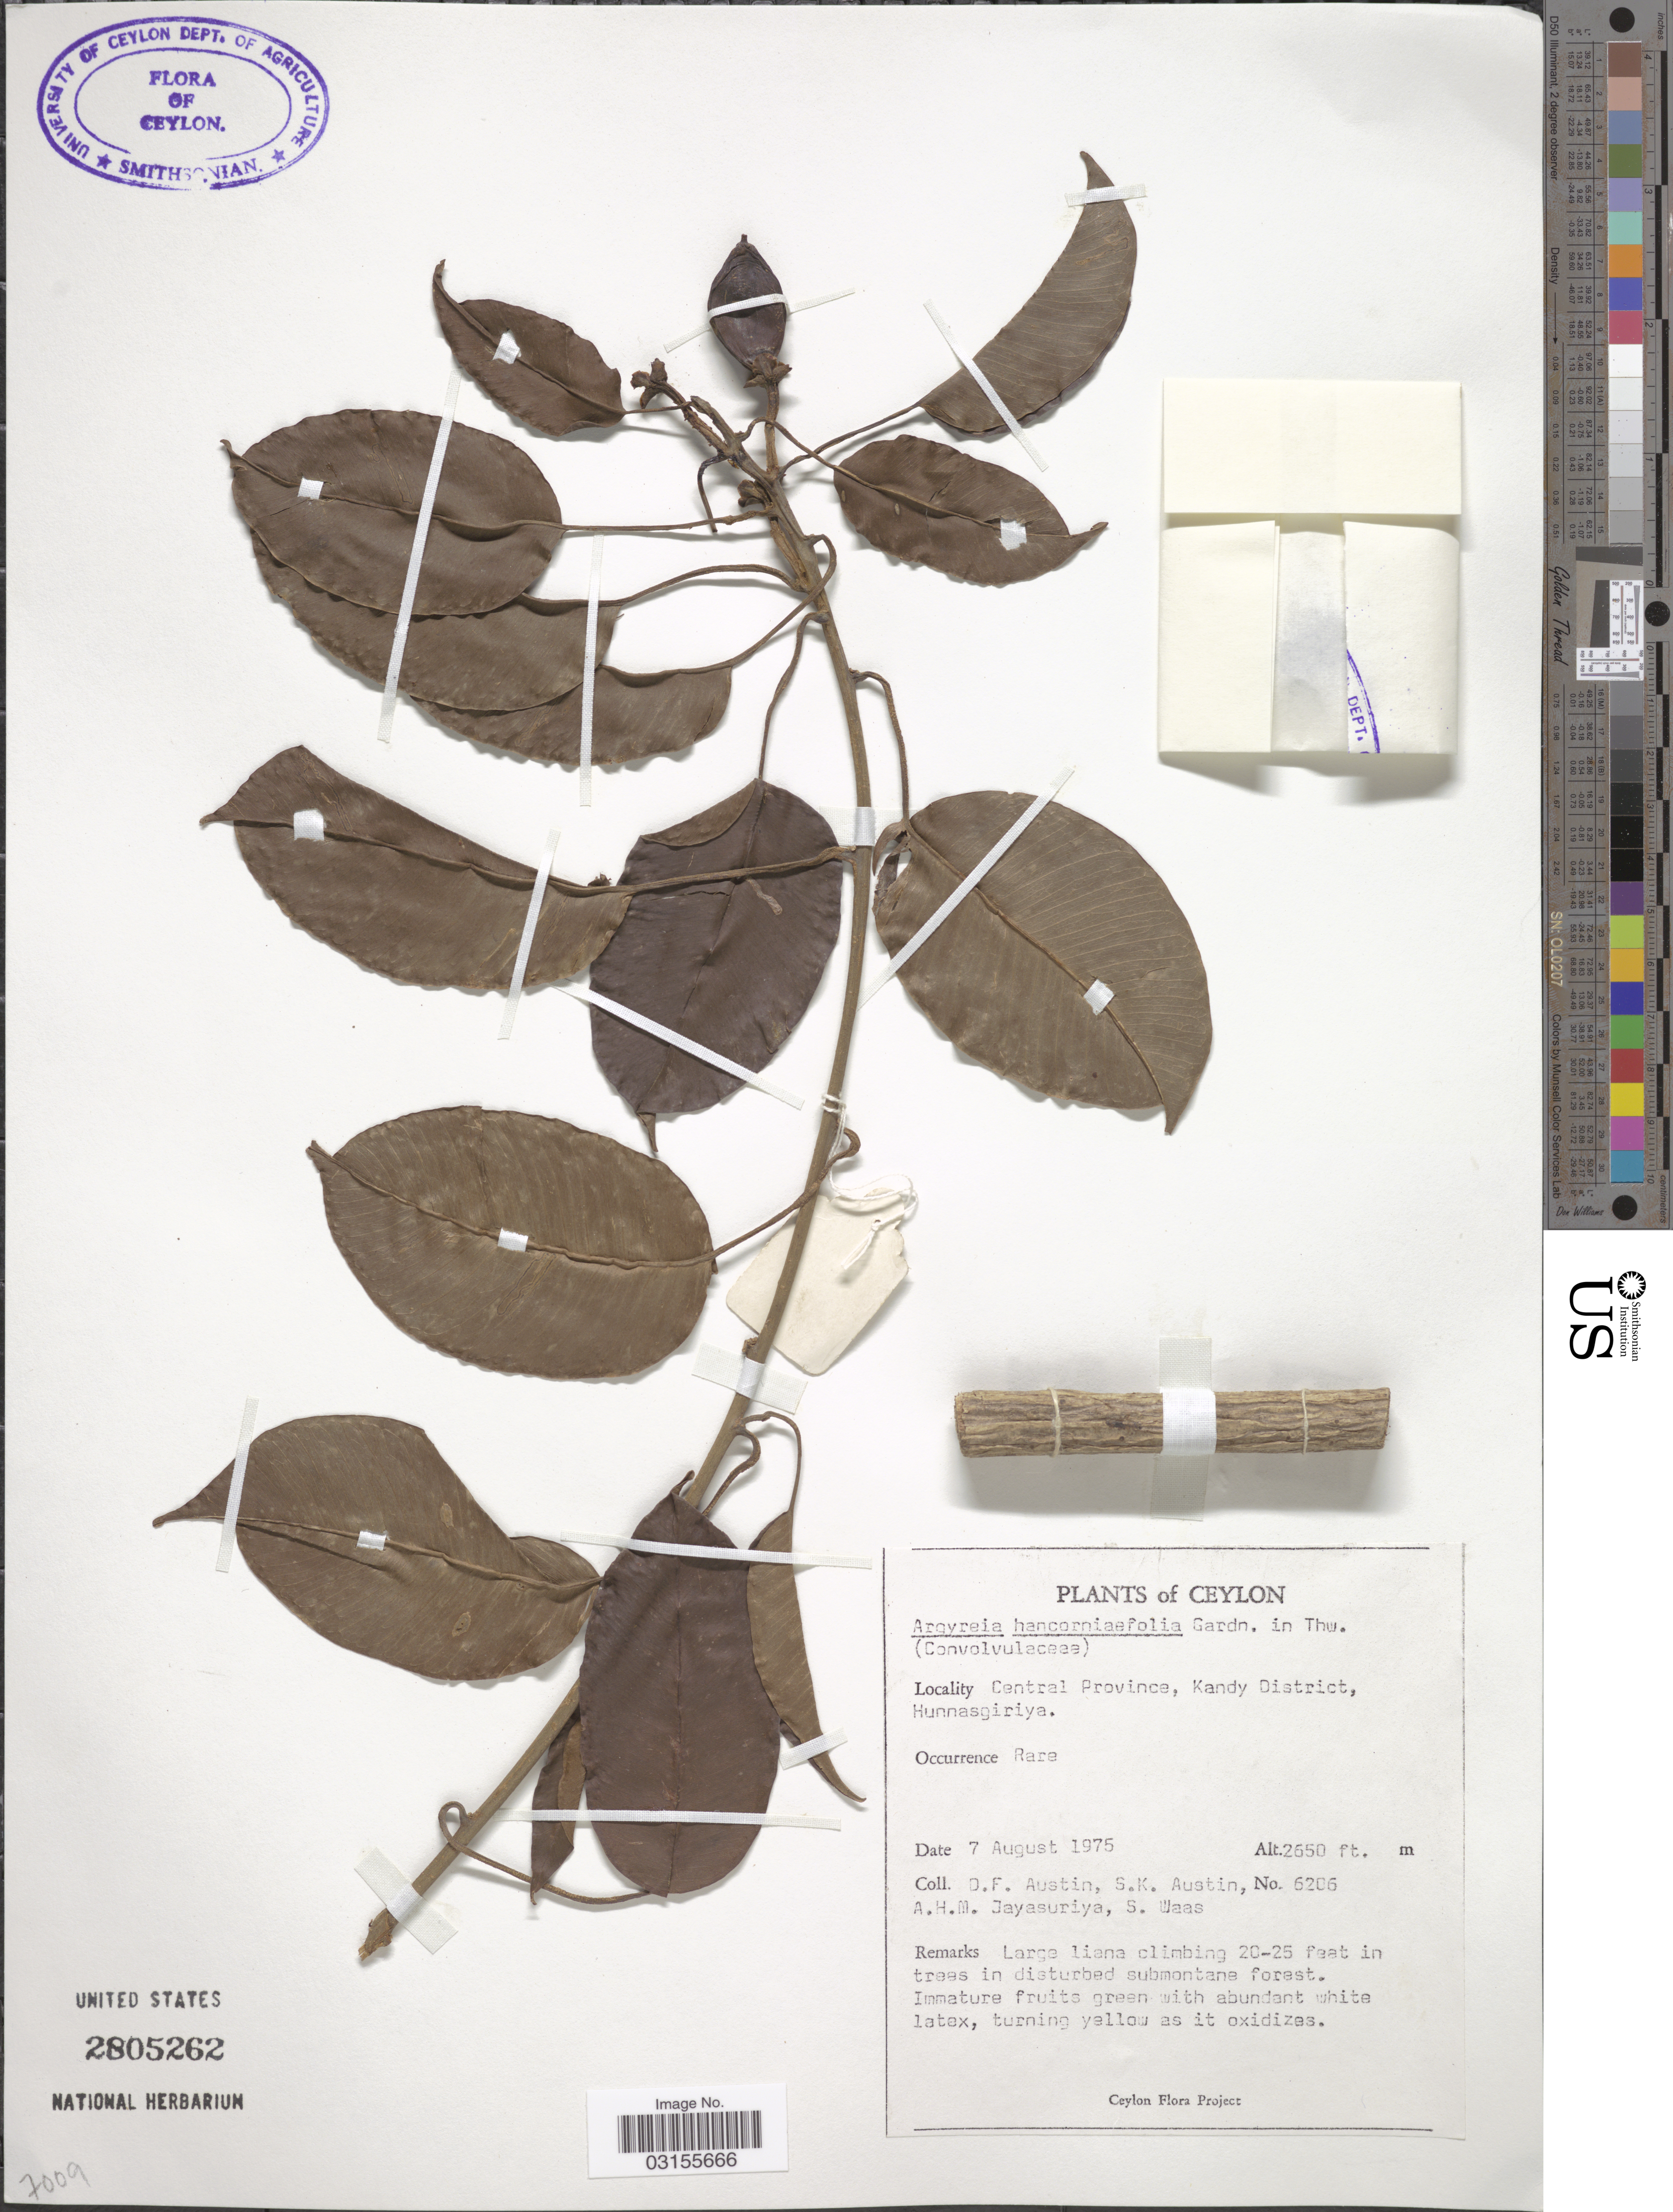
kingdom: Plantae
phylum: Tracheophyta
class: Magnoliopsida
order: Solanales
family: Convolvulaceae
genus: Argyreia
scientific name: Argyreia hancorniifolia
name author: Gardner ex Thwaites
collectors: D. Austin, S. Austin, A. H. Jayasuriya & S. Waas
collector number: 6286*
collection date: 1975-08-07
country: Sri Lanka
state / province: Central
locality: Ceylon. Kandy District, Hunnasgiriya.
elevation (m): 808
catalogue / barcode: US 2805262